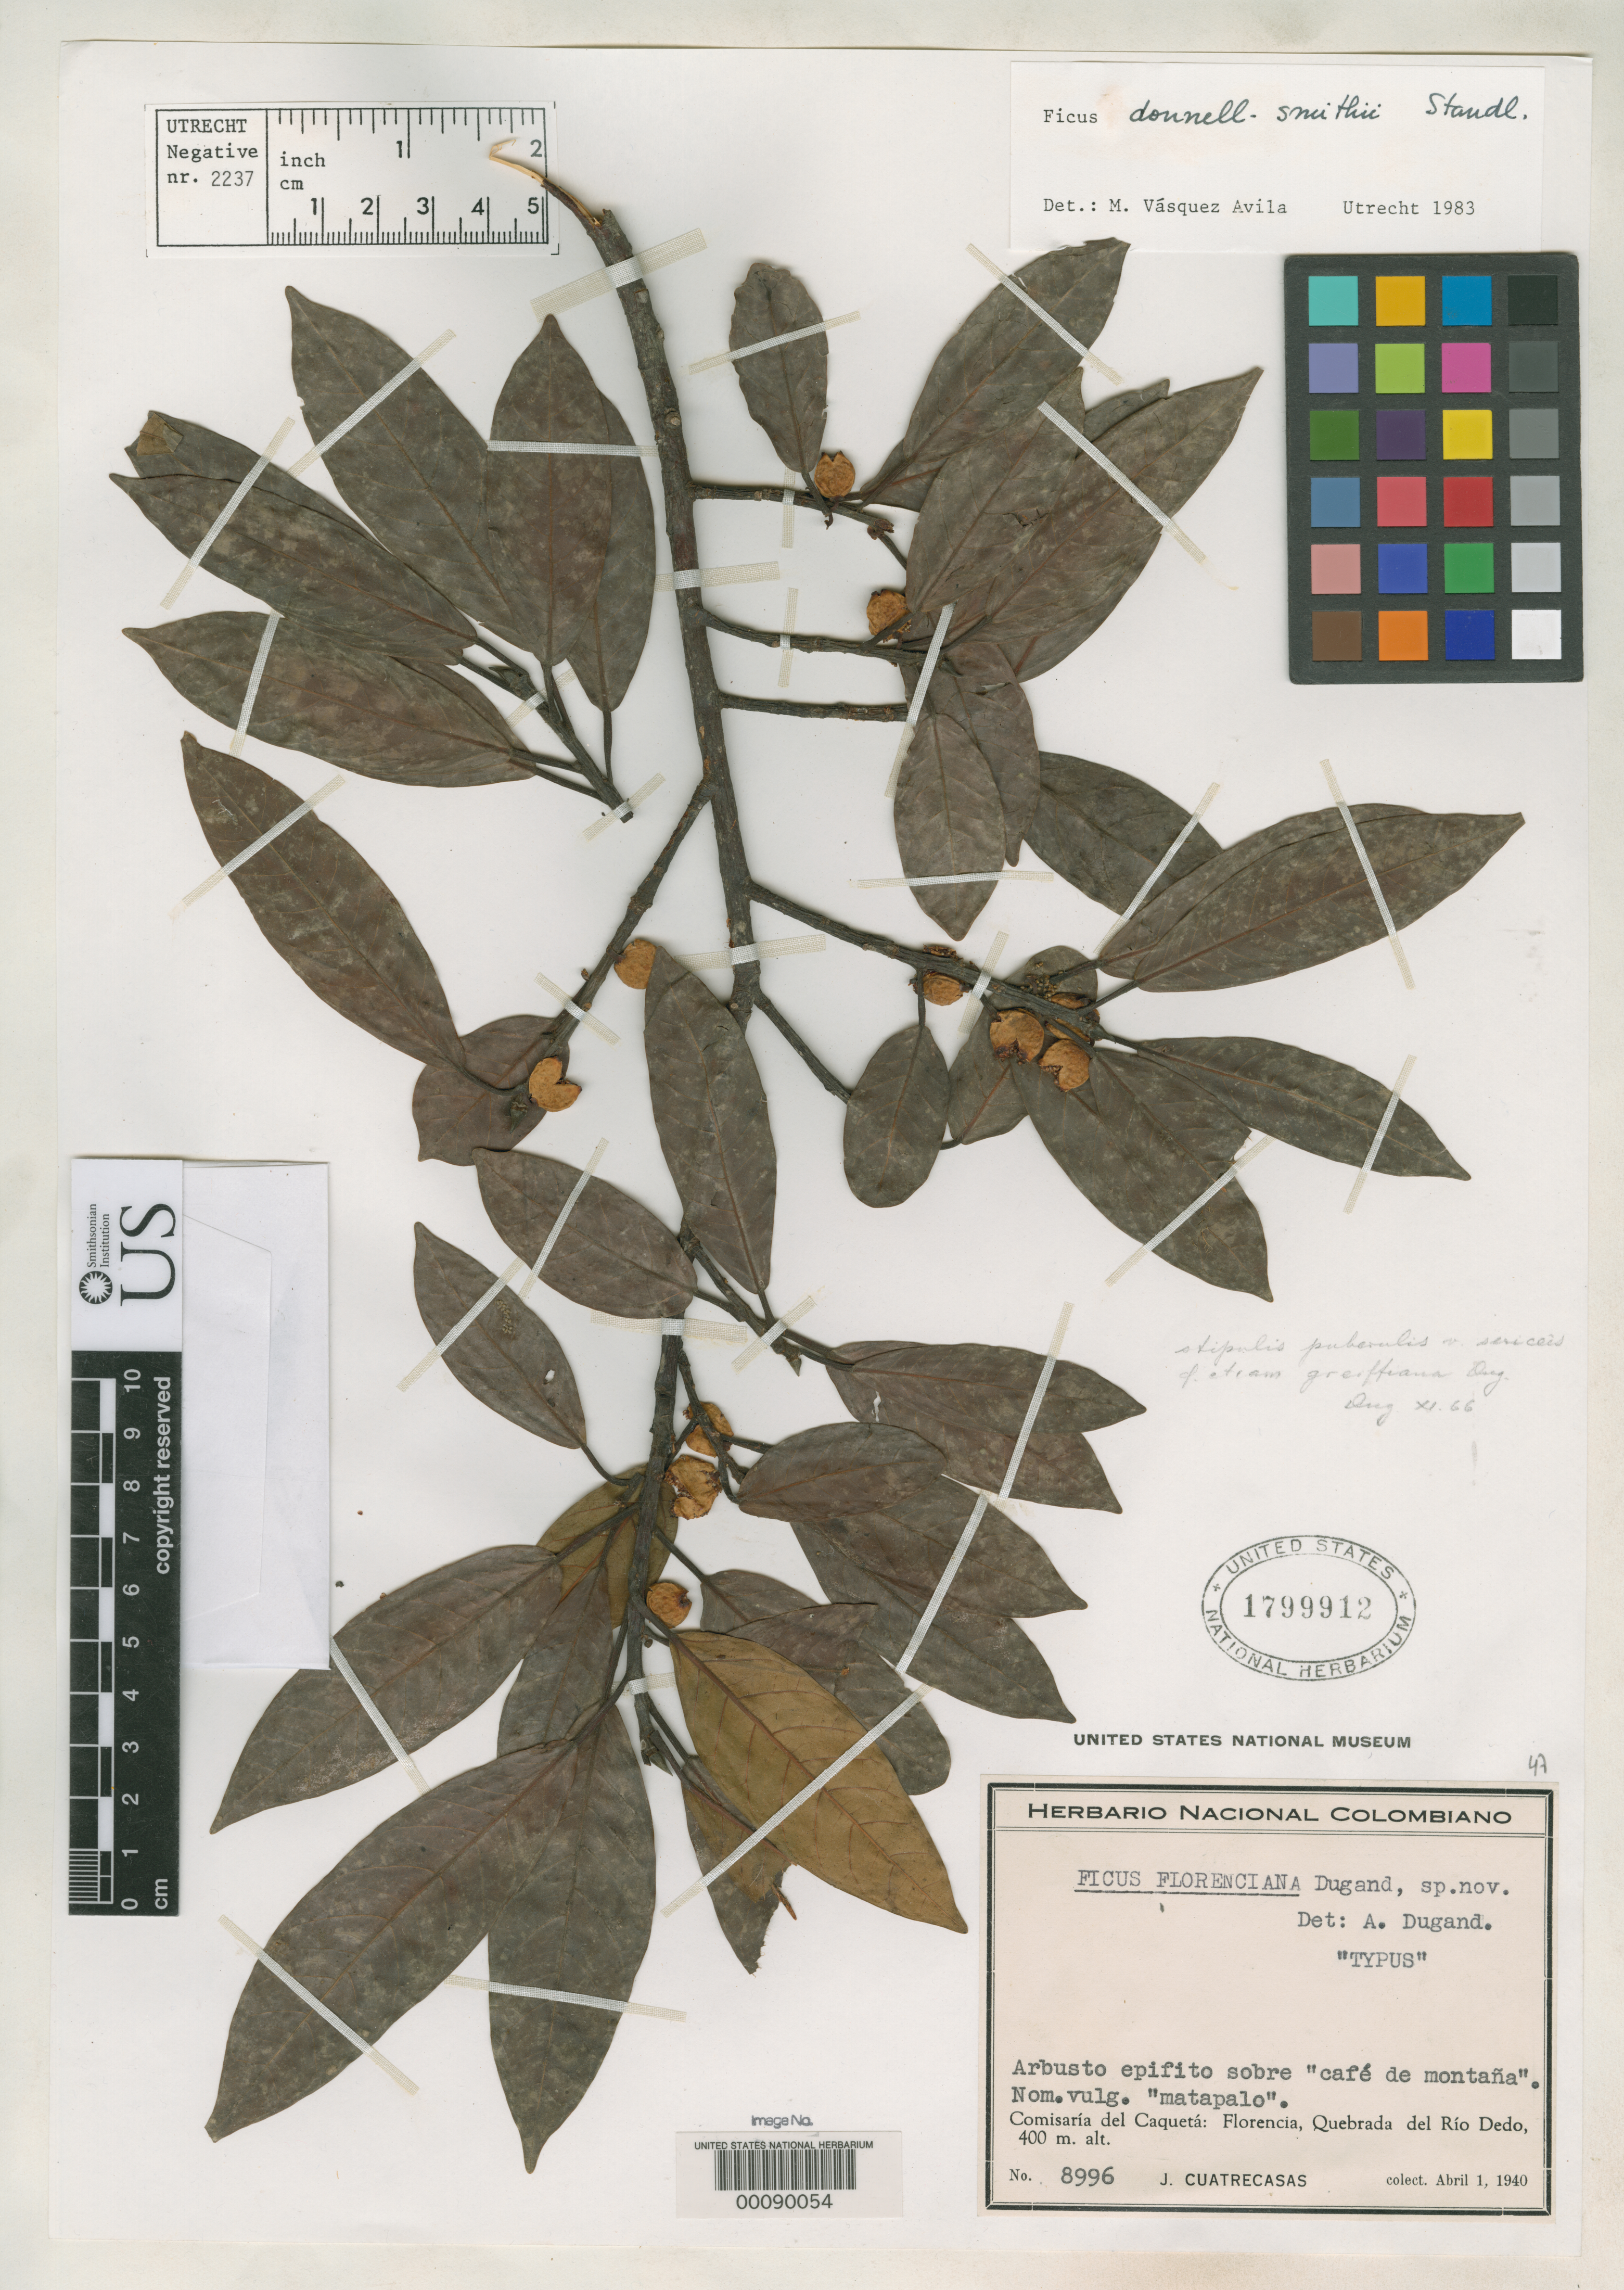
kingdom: Plantae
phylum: Tracheophyta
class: Magnoliopsida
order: Rosales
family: Moraceae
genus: Ficus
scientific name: Ficus florenciana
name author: Dugand G.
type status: Isotype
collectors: J. Cuatrecasas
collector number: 8996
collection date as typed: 01 Apr 1940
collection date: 1940-04-01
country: Colombia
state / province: Caquetá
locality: Florencia, Quebrada del Rio Dedo.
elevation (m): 400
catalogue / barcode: US 1799912